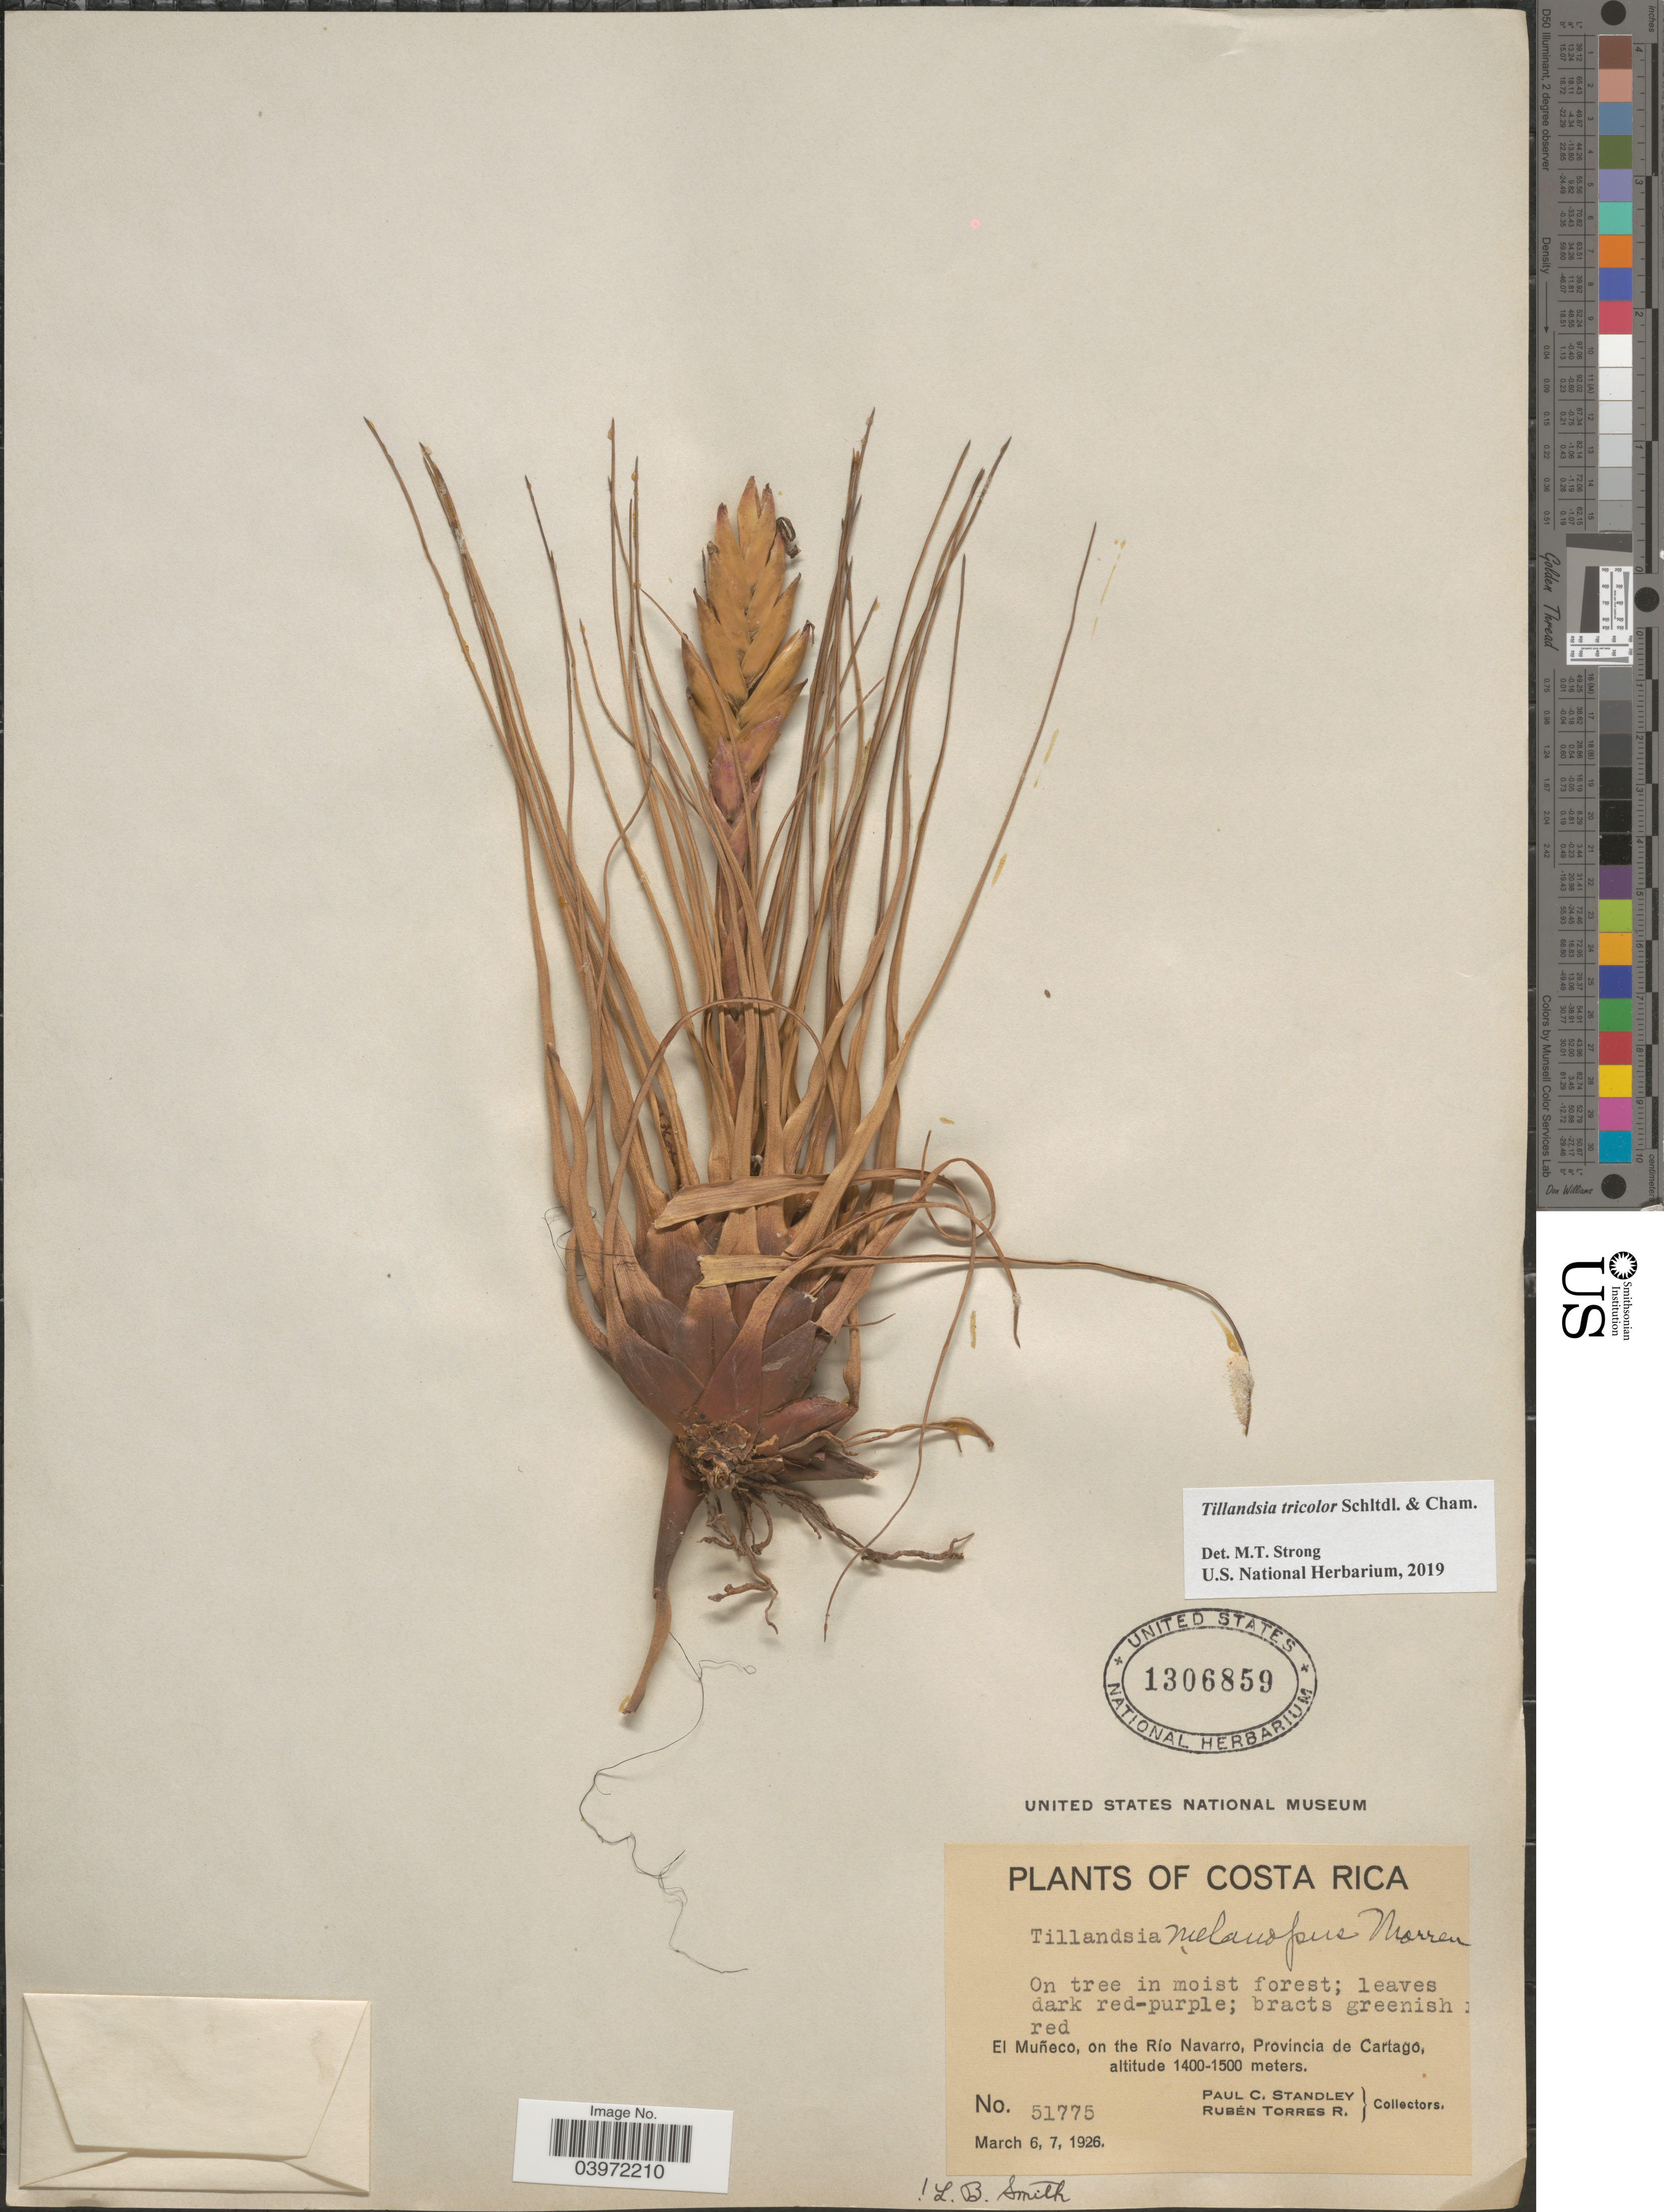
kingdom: Plantae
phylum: Tracheophyta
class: Liliopsida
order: Poales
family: Bromeliaceae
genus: Tillandsia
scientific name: Tillandsia tricolor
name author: Schltdl. & Cham.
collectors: P. C. Standley & R. Torres Rojas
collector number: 51775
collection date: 1926-03-06/1926-03-07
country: Costa Rica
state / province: Cartago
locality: El Muñeco, on the Río Navarro.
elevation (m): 1400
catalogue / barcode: US 1306859